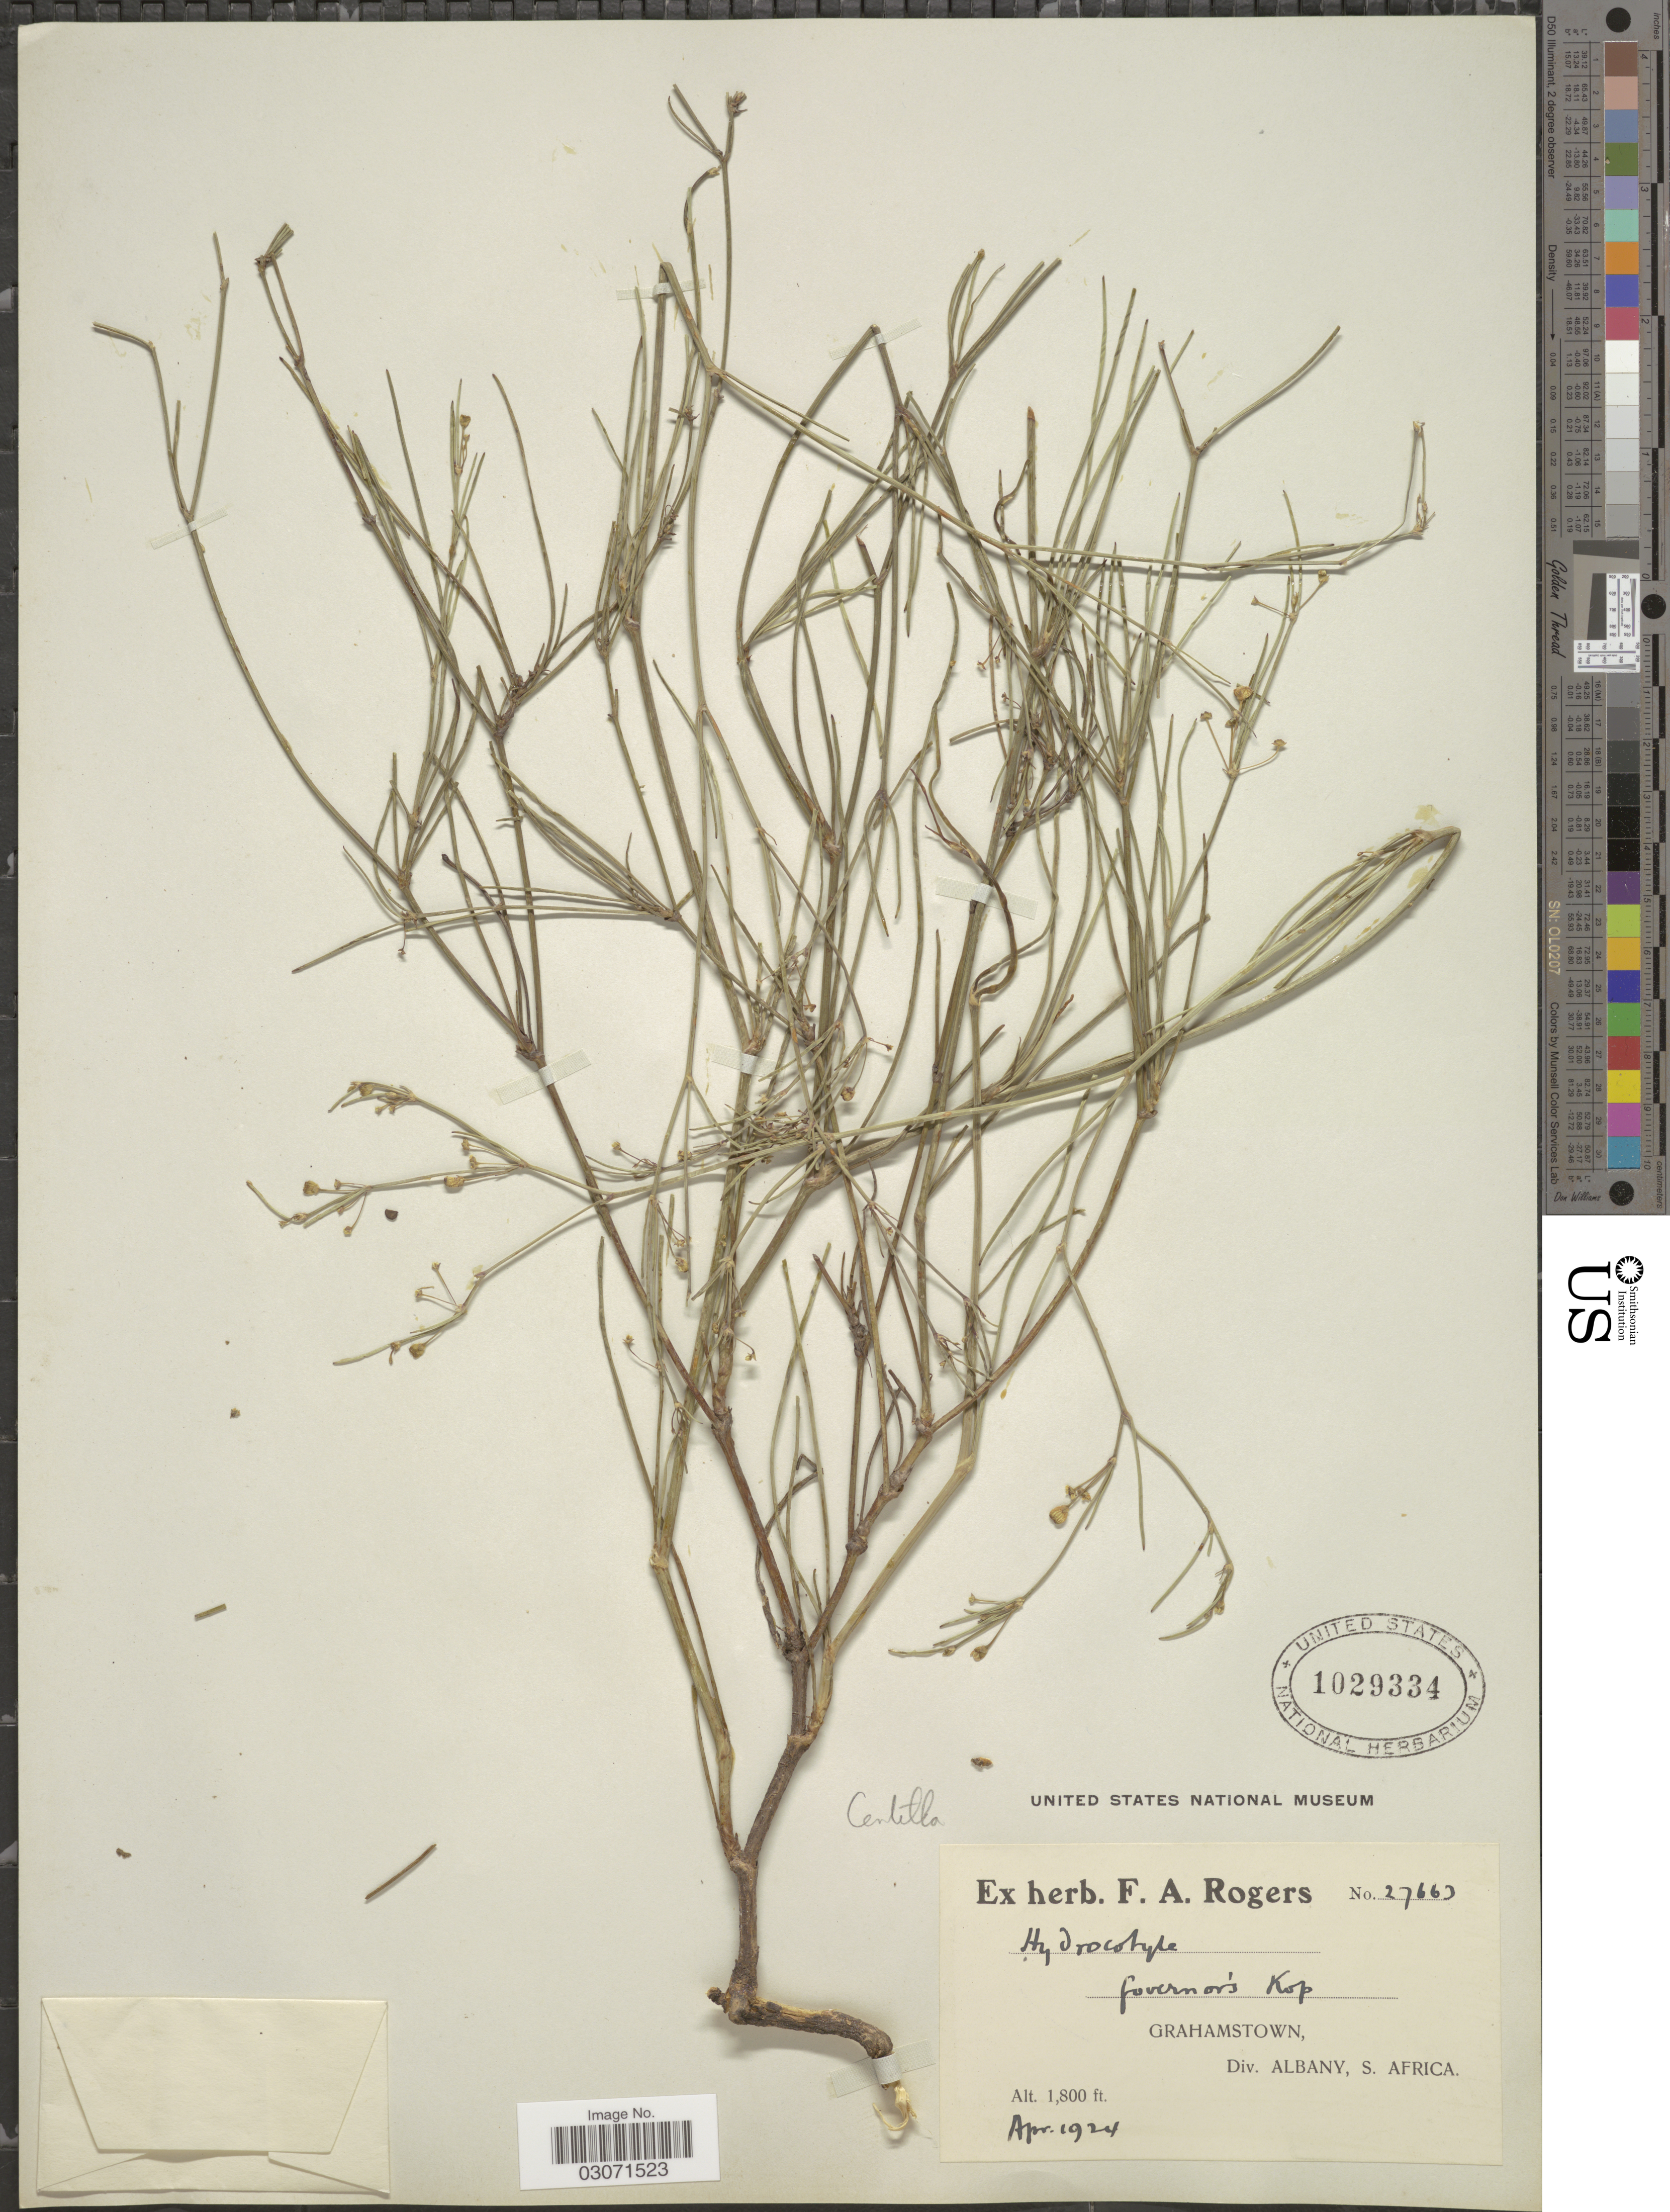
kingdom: Plantae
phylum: Tracheophyta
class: Magnoliopsida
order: Apiales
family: Araliaceae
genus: Hydrocotyle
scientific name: Hydrocotyle sp.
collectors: ex herb. F. A. Rogers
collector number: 27663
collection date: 1924-04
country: South Africa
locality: Governor's Kop. Grahamstown, Div. Albany, S. Africa.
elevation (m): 549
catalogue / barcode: US 1029334